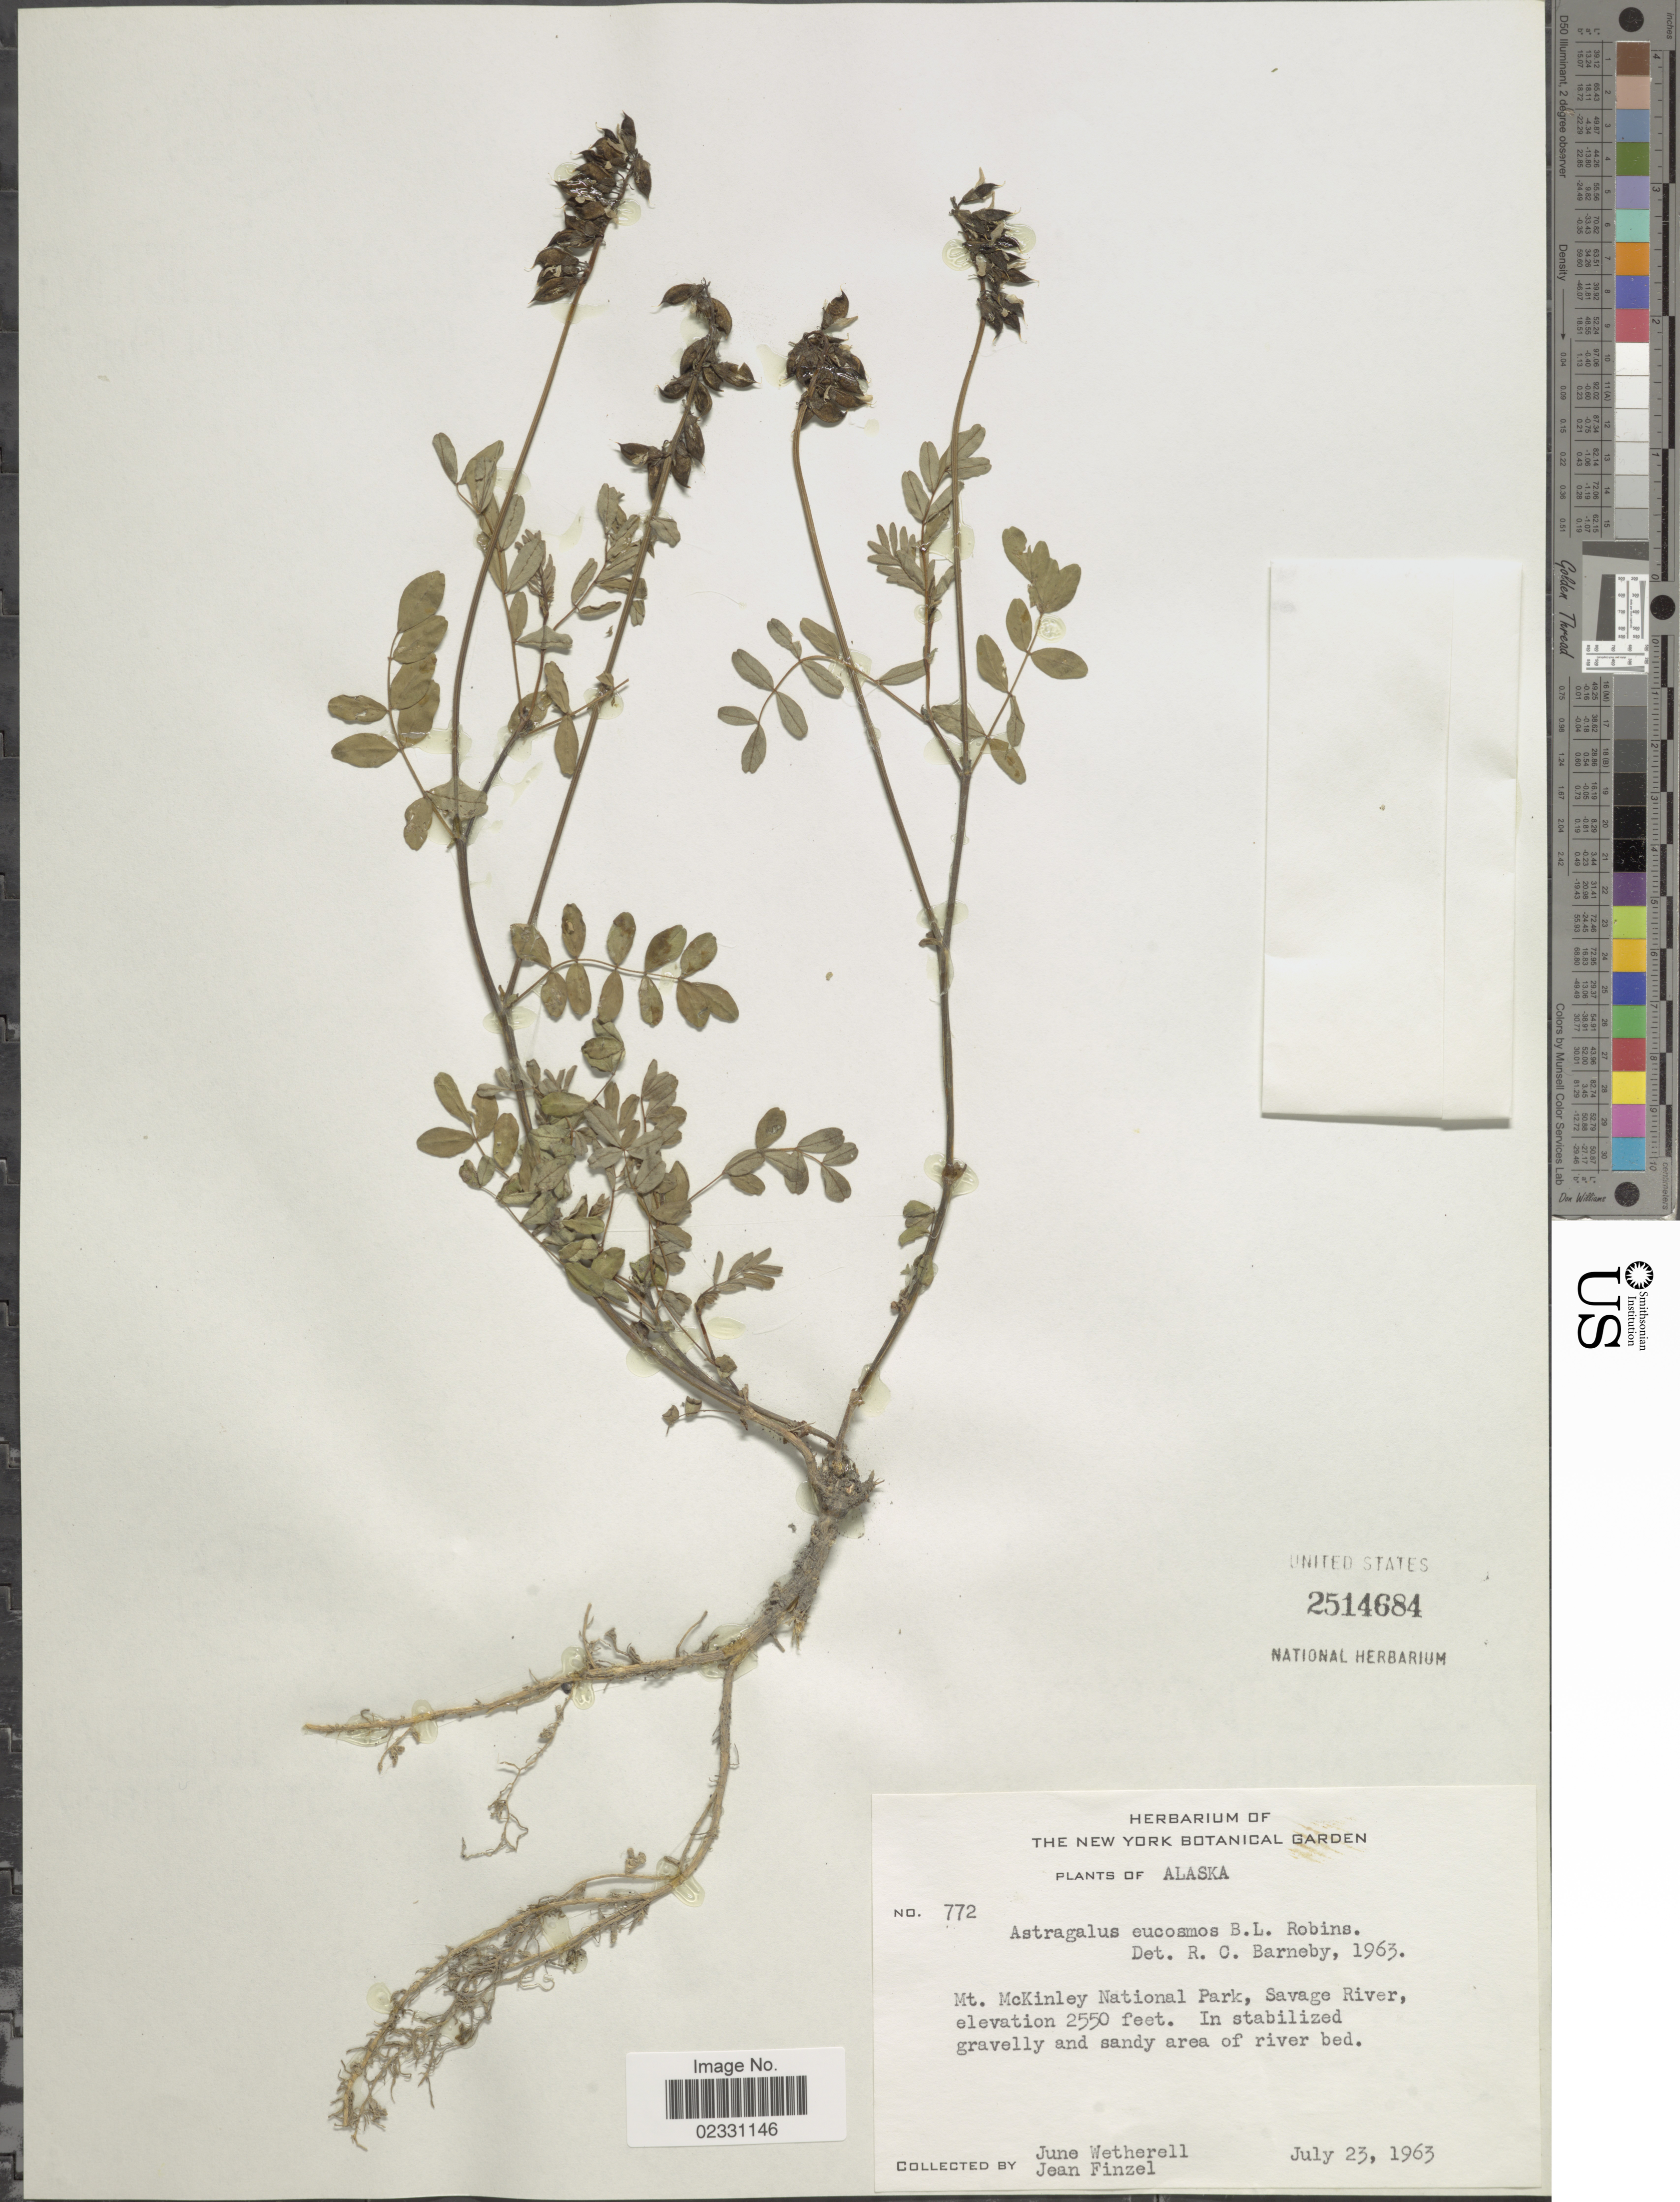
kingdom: Plantae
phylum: Tracheophyta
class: Magnoliopsida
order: Fabales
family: Fabaceae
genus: Astragalus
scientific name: Astragalus eucosmus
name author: B.L. Rob.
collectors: J. Wetherell & J. Finzel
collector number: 772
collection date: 1963-07-23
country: United States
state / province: Alaska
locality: Mt. McKinley National Park, Savage River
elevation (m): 777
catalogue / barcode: US 2514684